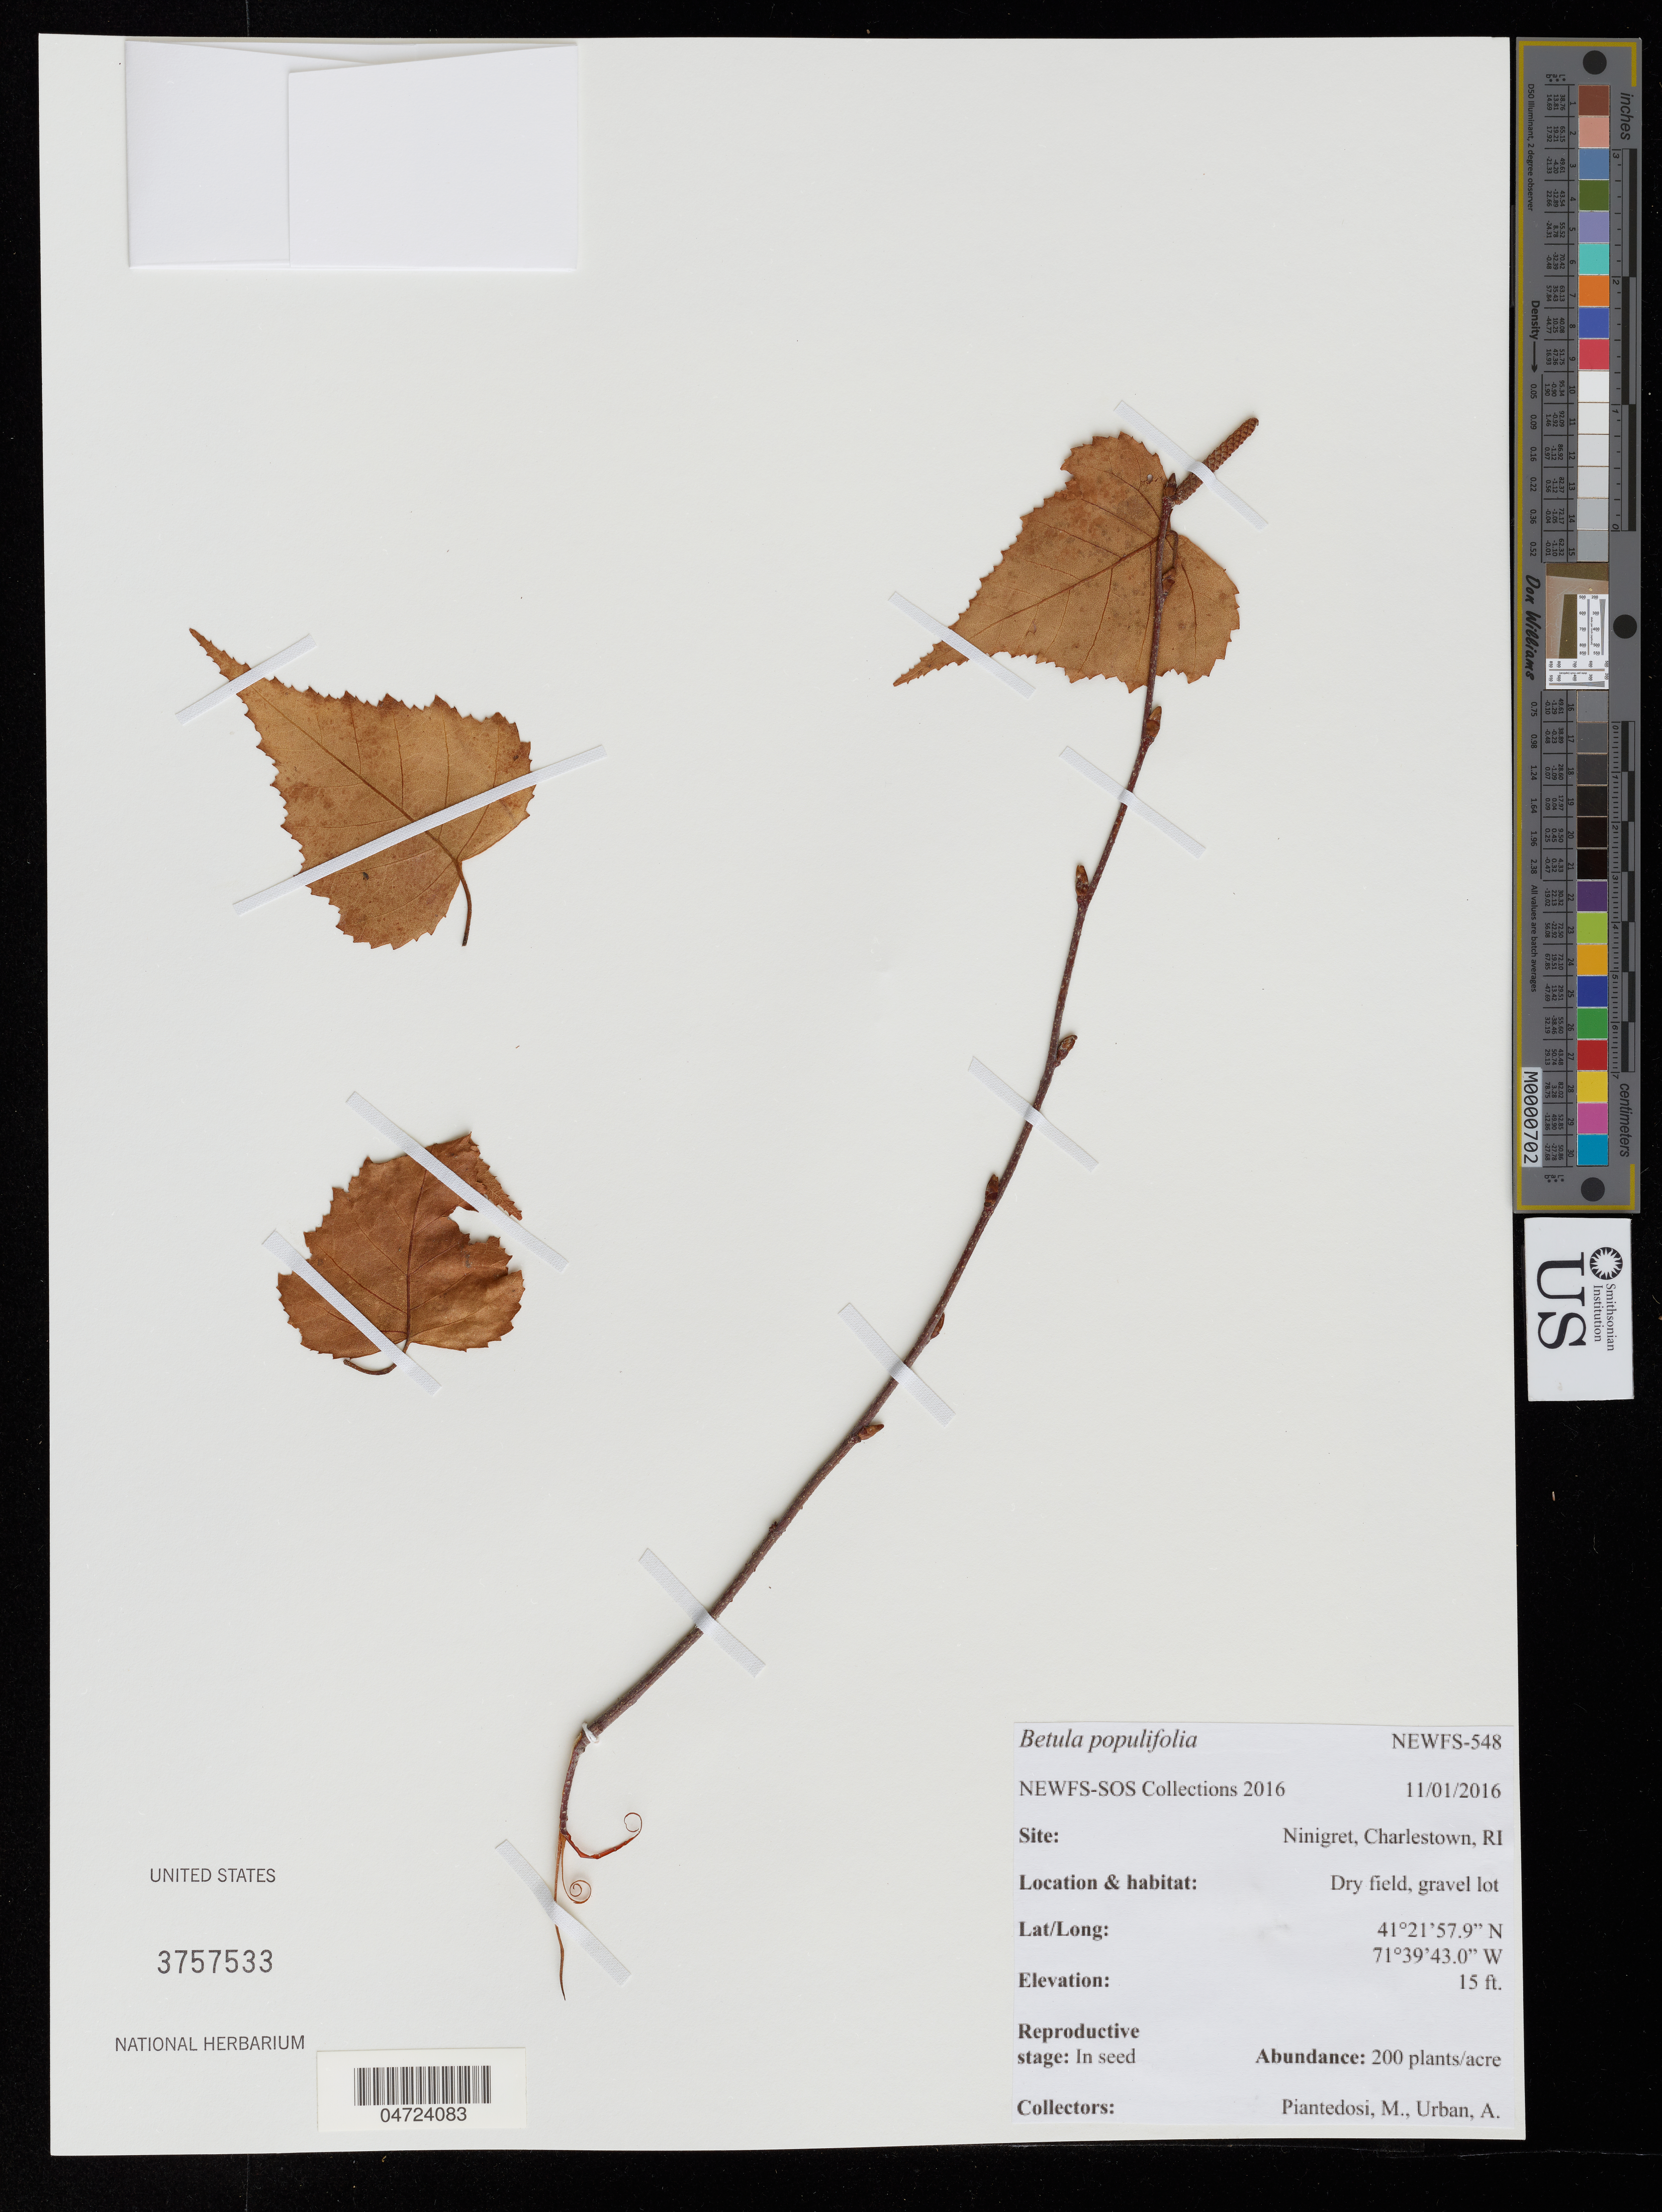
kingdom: Plantae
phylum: Tracheophyta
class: Magnoliopsida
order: Fagales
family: Betulaceae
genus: Betula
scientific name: Betula populifolia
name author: Marshall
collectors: M. Piantedosi & A. Urban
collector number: NEWFS-548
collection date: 2016-11-01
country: United States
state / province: Rhode Island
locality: Ninigret, Charlestown.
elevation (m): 5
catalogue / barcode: US 3757533